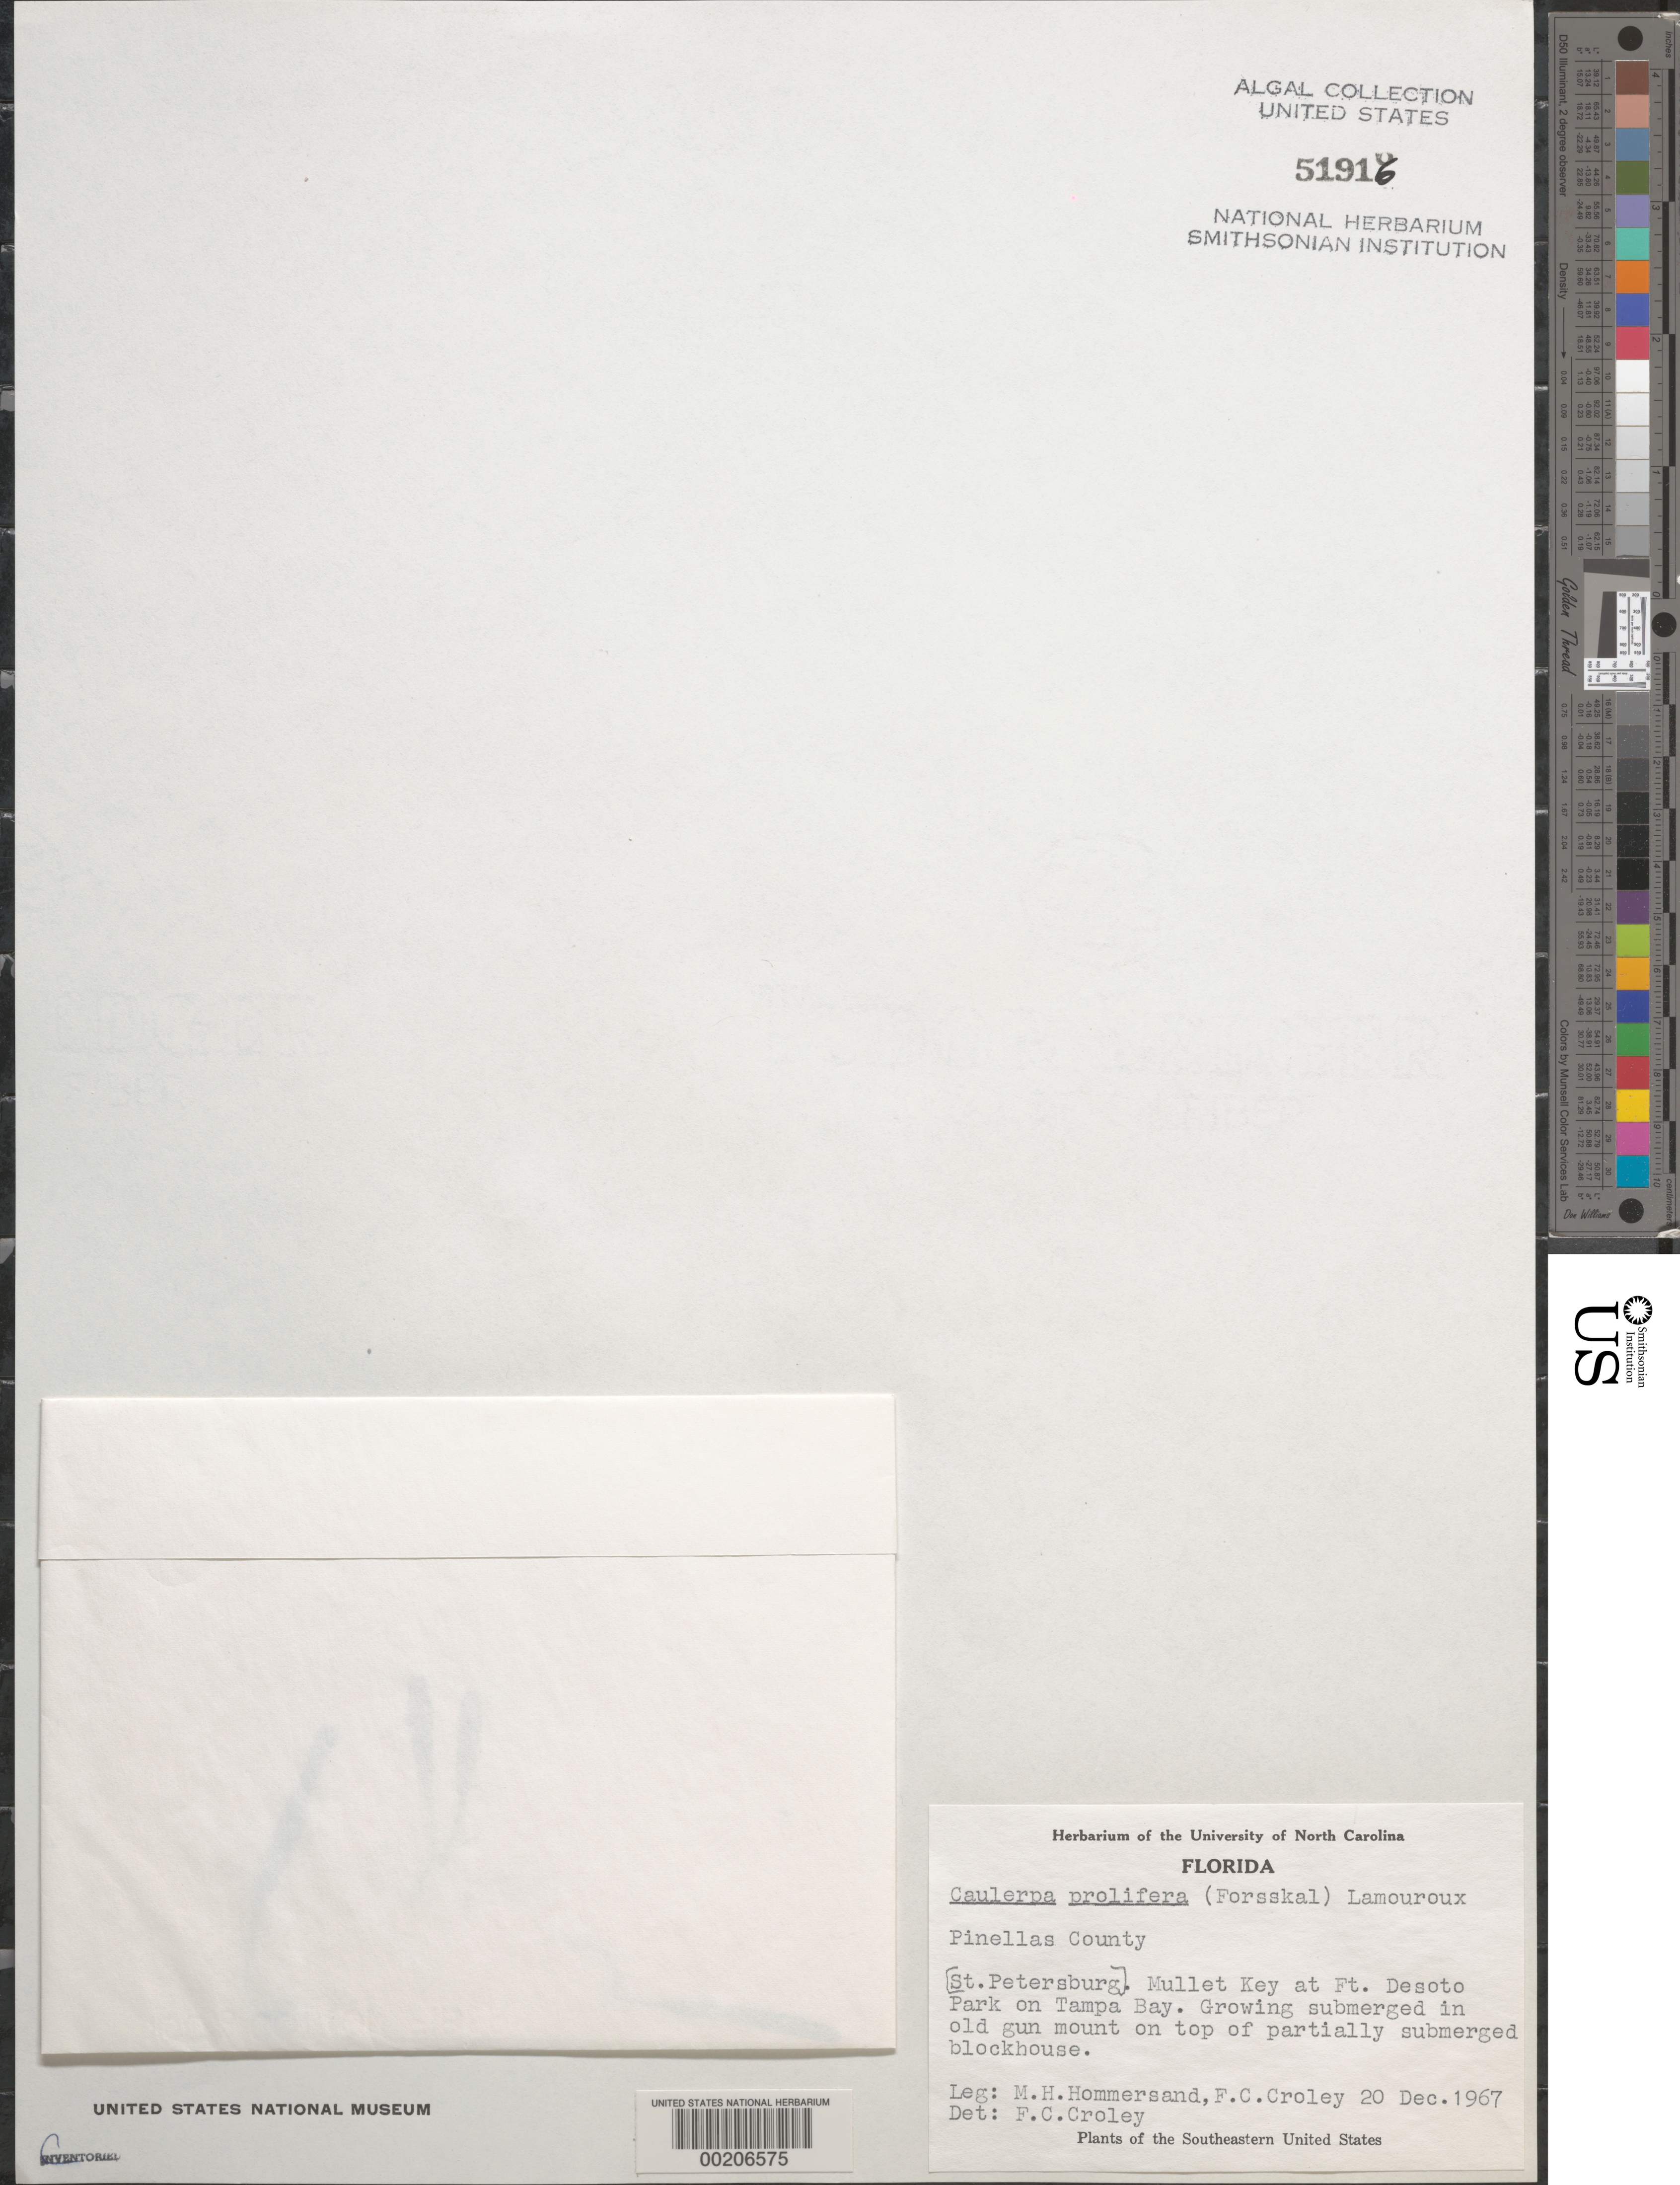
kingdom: Plantae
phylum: Chlorophyta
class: Ulvophyceae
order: Bryopsidales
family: Caulerpaceae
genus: Caulerpa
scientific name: Caulerpa prolifera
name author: (Forssk.) J.V.Lamouroux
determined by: Croley, F. C.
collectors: M. H. Hommersand & F. C. Croley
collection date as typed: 20 Dec 1967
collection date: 1967-12-20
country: United States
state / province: Florida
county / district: Pinellas County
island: Mullet Key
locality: Fort DeSoto Park, Tampa Bay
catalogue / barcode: US 51916